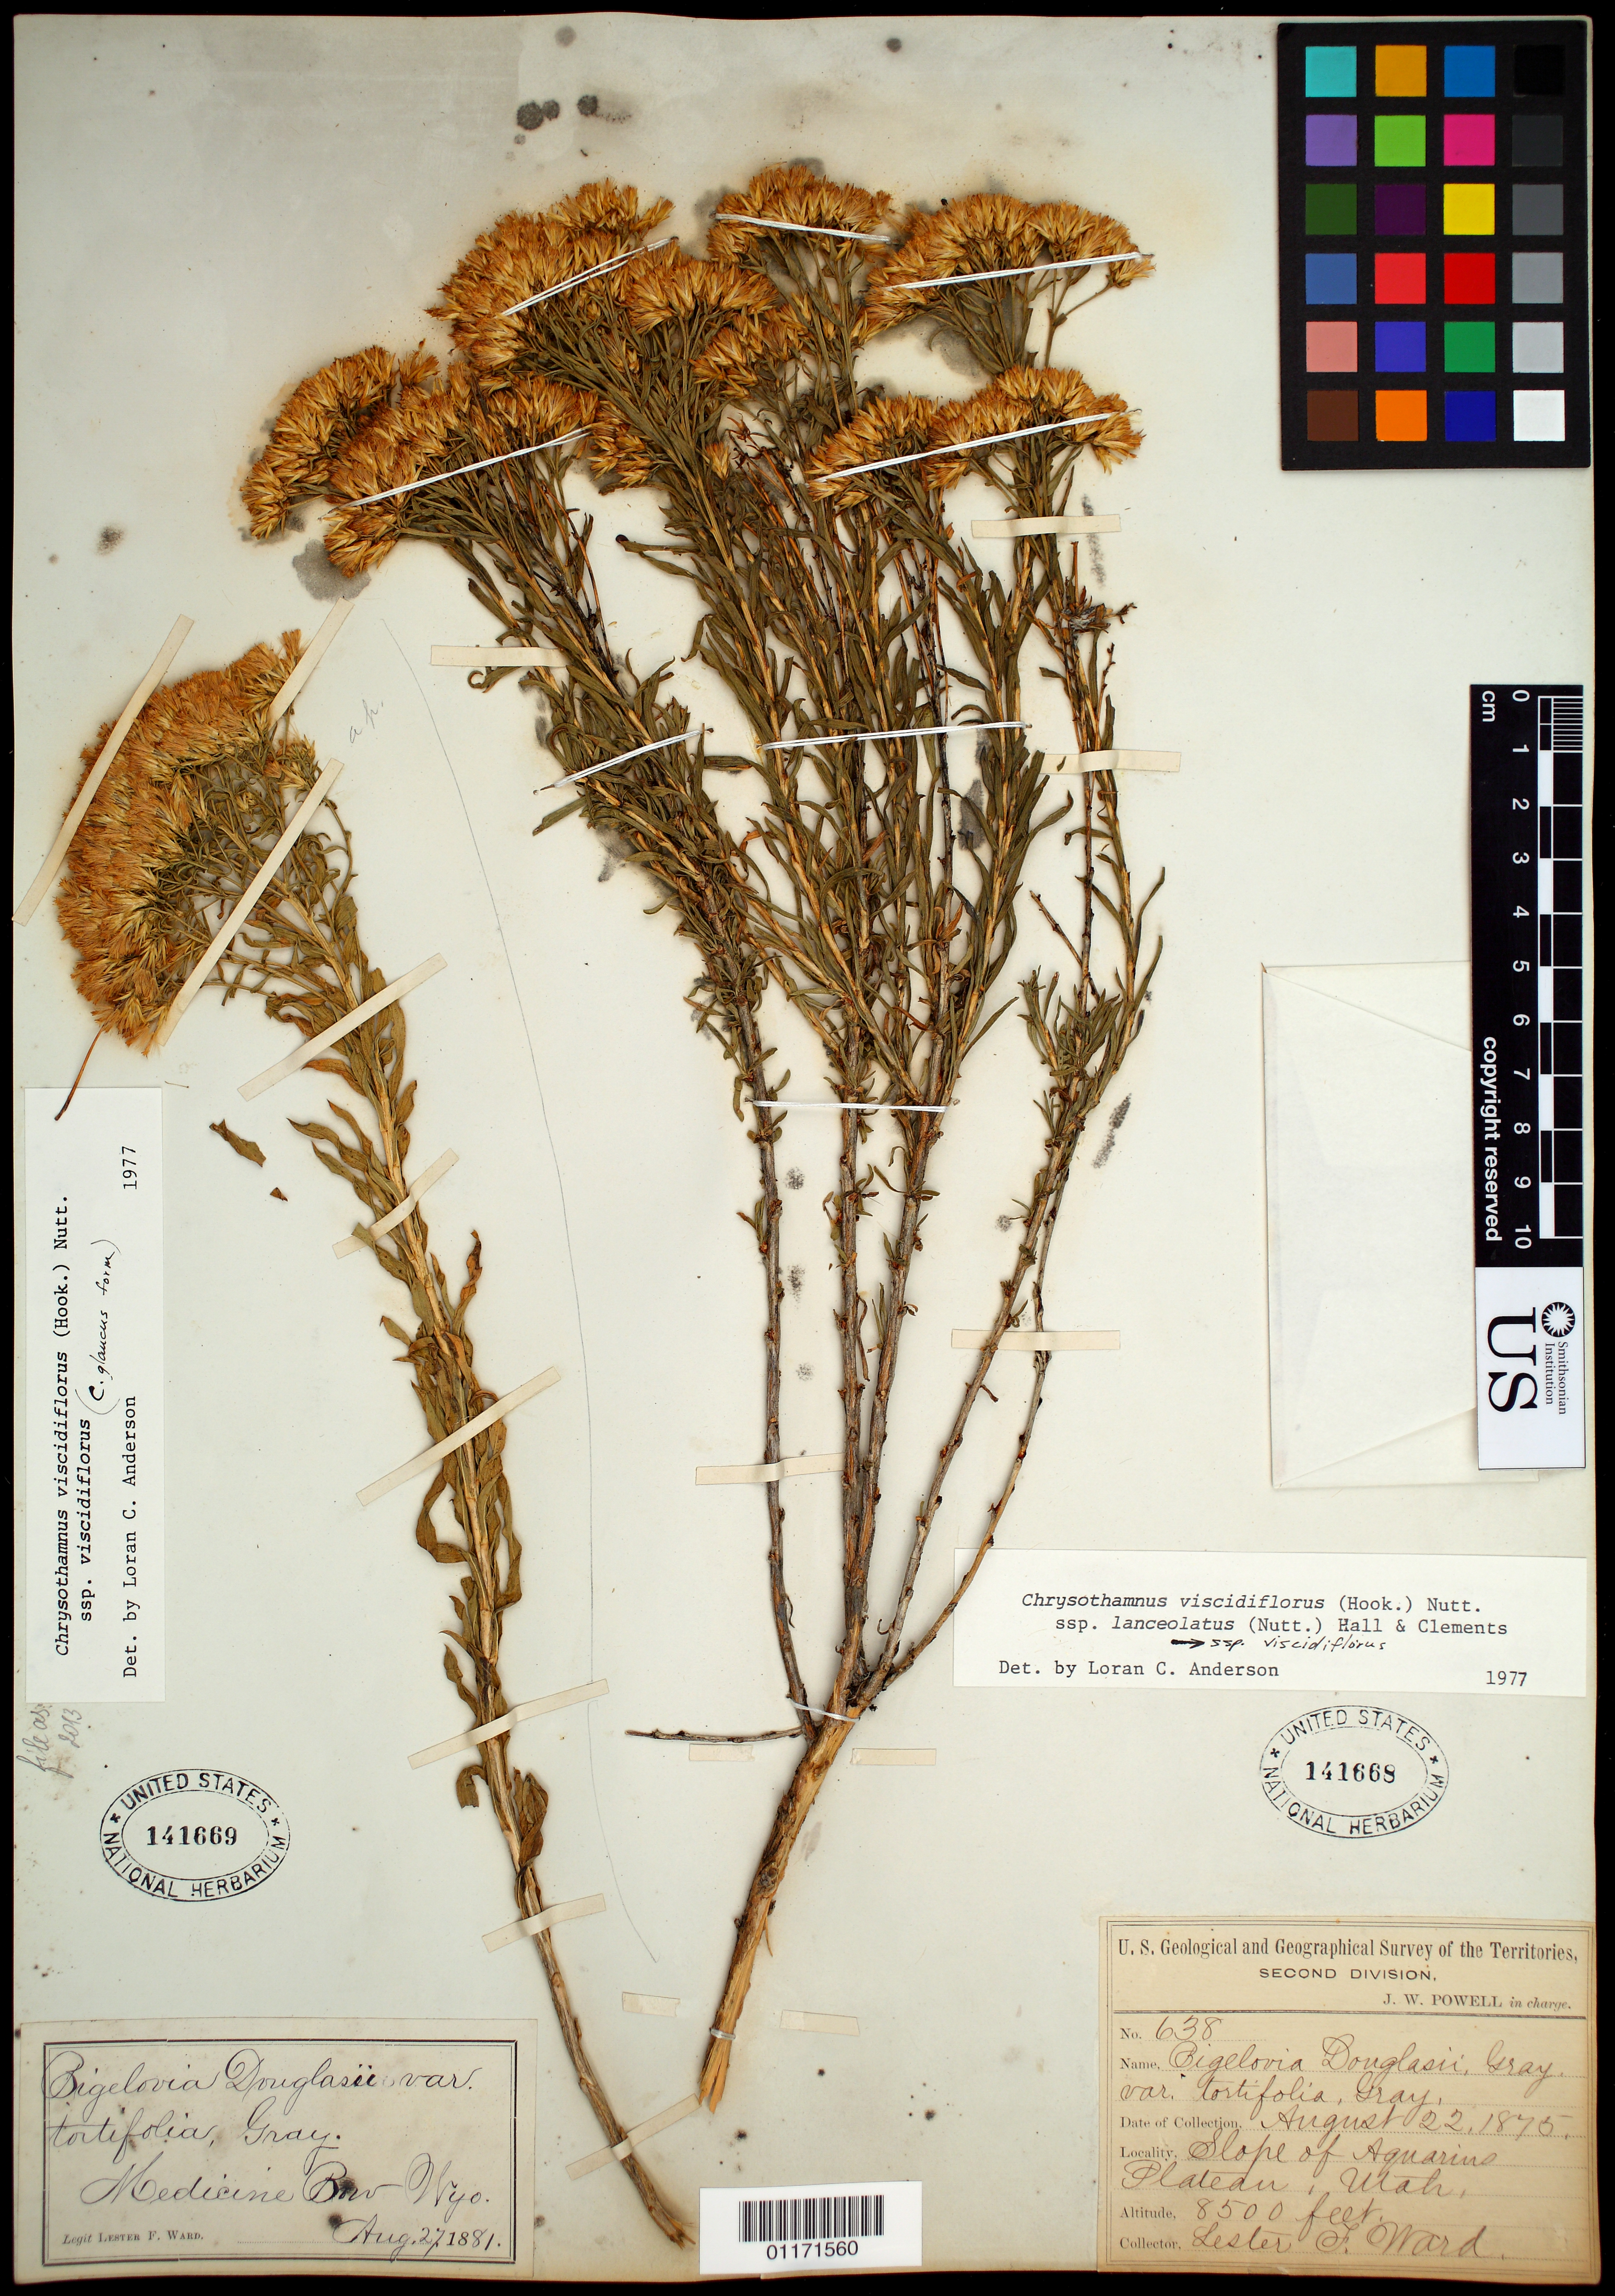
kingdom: Plantae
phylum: Tracheophyta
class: Magnoliopsida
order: Asterales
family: Asteraceae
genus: Chrysothamnus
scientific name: Chrysothamnus viscidiflorus subsp. viscidiflorus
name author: (Hook.) Nutt.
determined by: Urbatsch, Lowell E., Curator (LSU), Louisiana State University (UNITED STATES)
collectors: L. F. Ward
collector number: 638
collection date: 1875-08-22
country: United States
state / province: Utah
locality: Slope of Aquarius Plateau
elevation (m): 2591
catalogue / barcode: US 141668